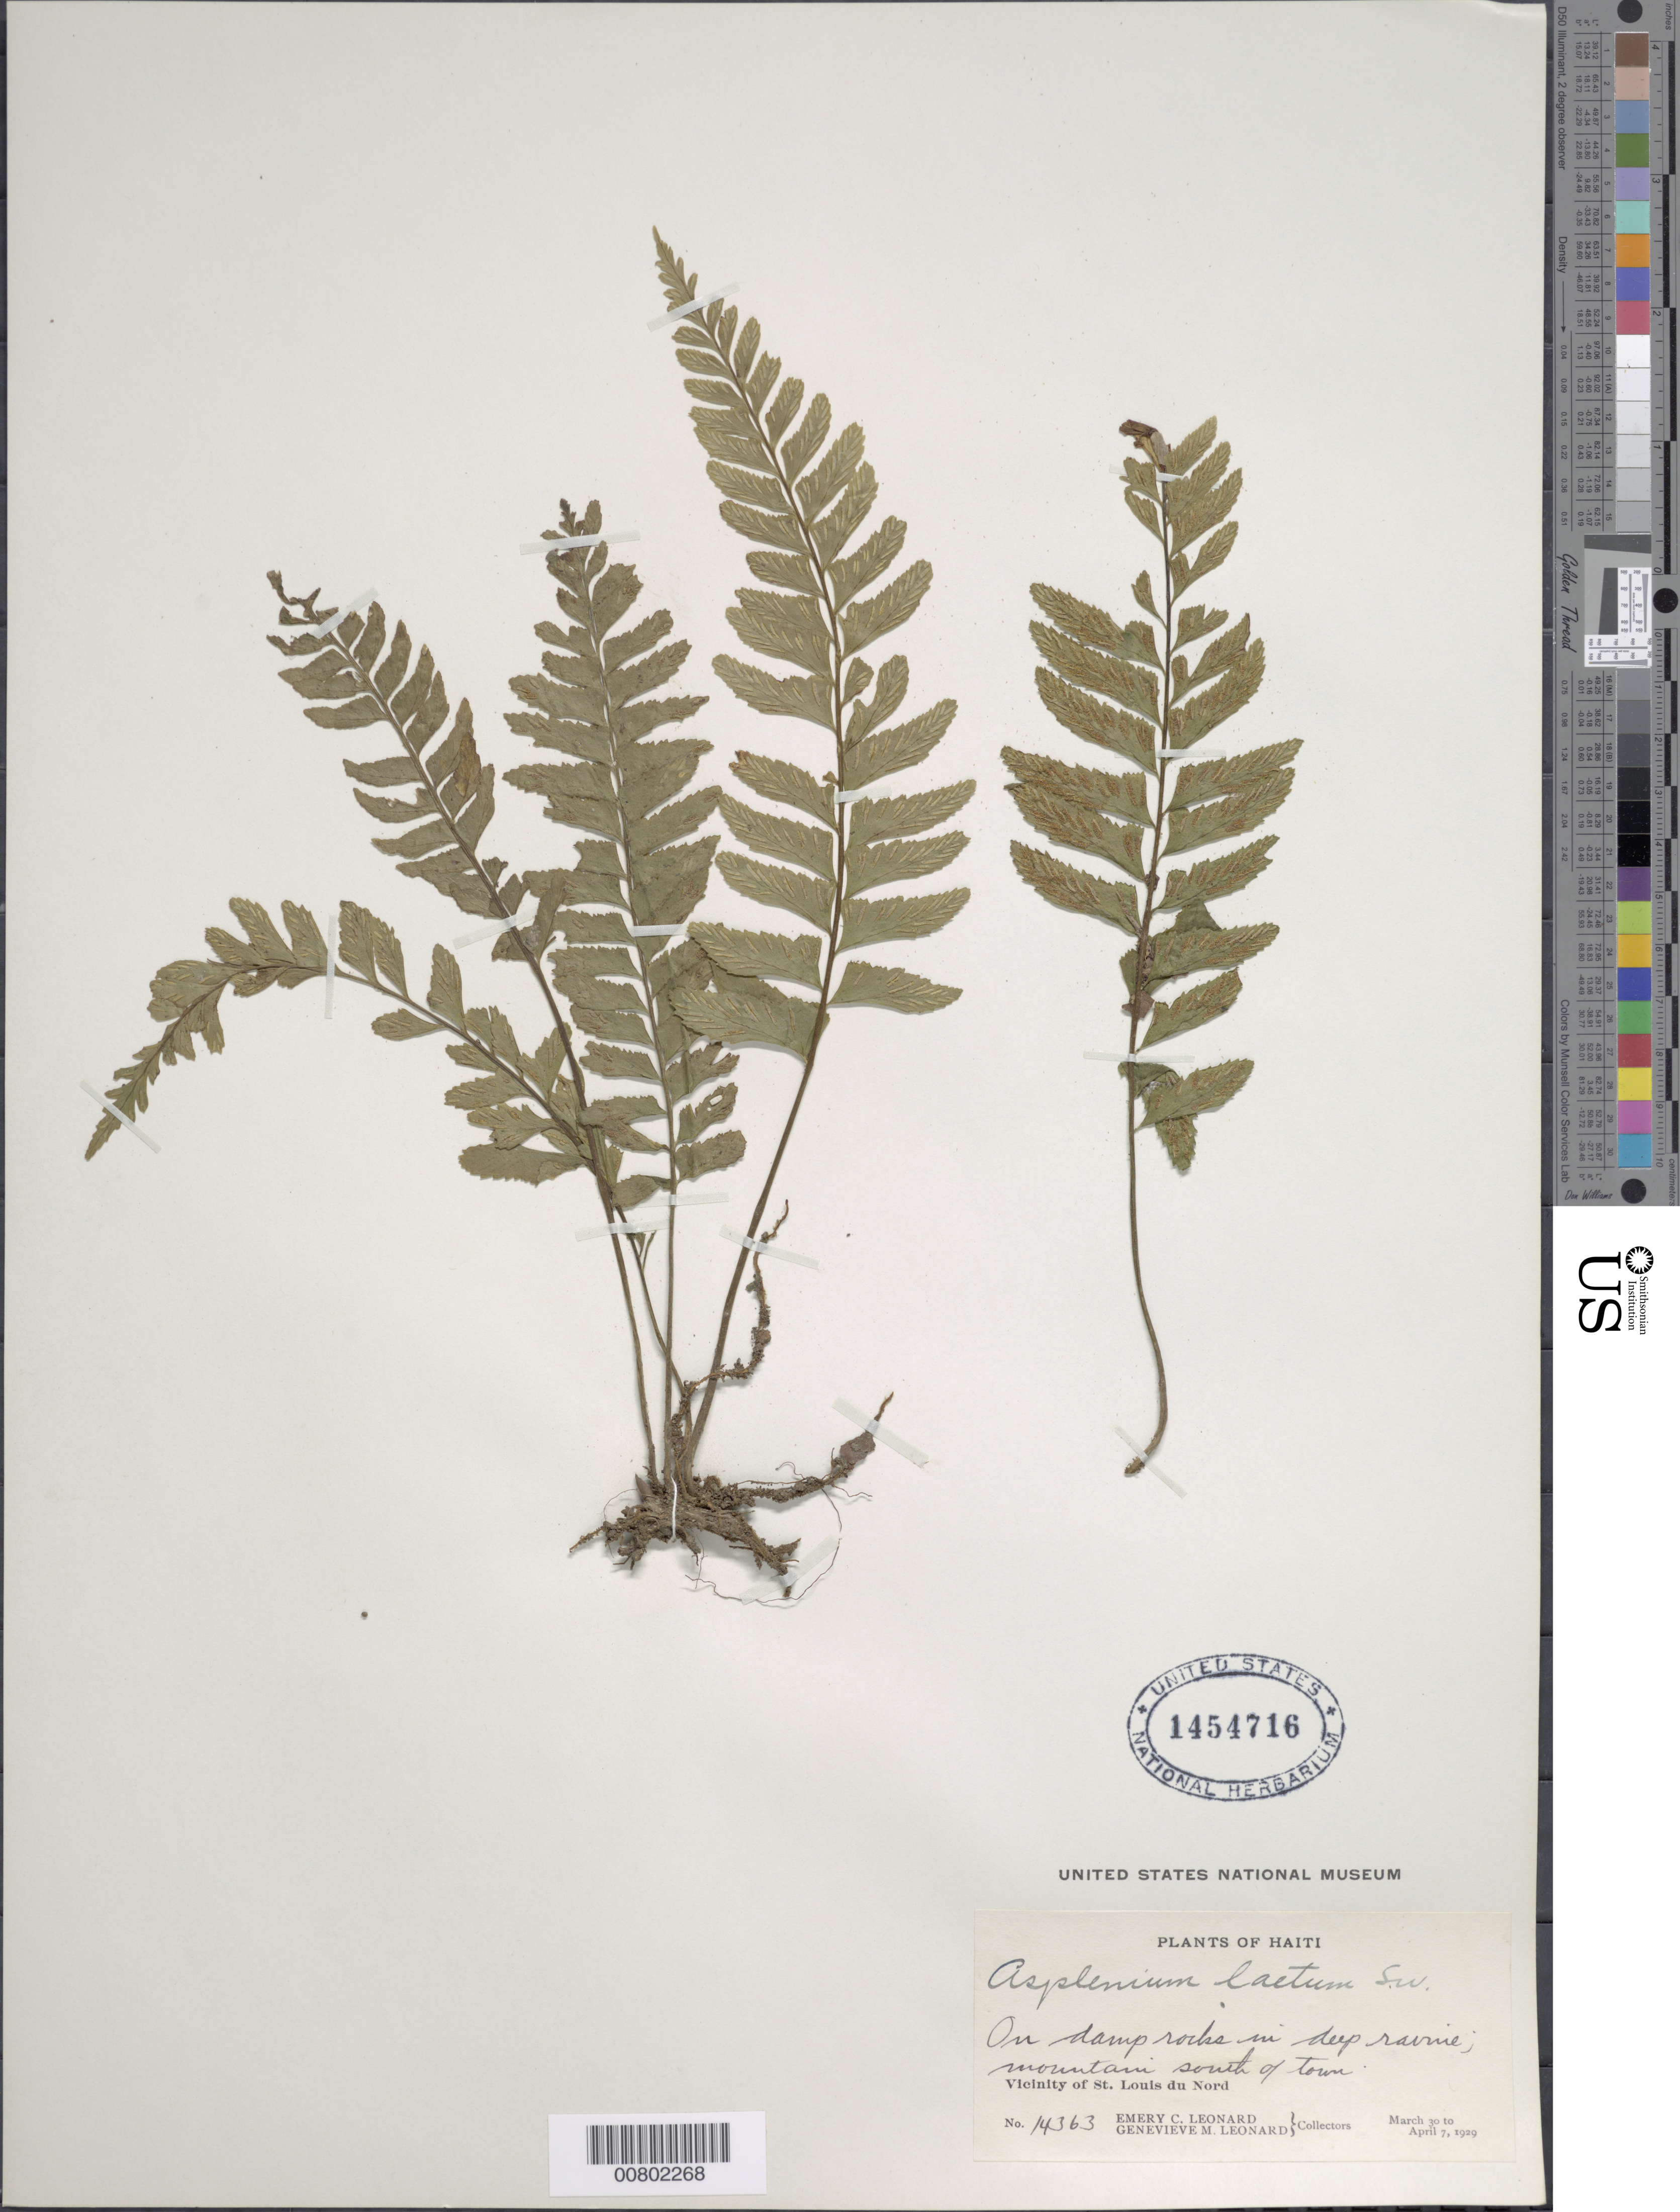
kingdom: Plantae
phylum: Tracheophyta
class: Polypodiopsida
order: Polypodiales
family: Aspleniaceae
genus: Asplenium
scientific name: Asplenium laetum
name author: Sw.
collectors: E. C. Leonard & G. M. Leonard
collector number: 14363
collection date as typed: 30 Mar 1929 to 07 Apr 1929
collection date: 1929-03-30/1929-04-07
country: Haiti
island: Hispaniola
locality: St. Louis du Nord, S of town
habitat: Damp rocks in deep ravine, mountain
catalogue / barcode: US 1454716